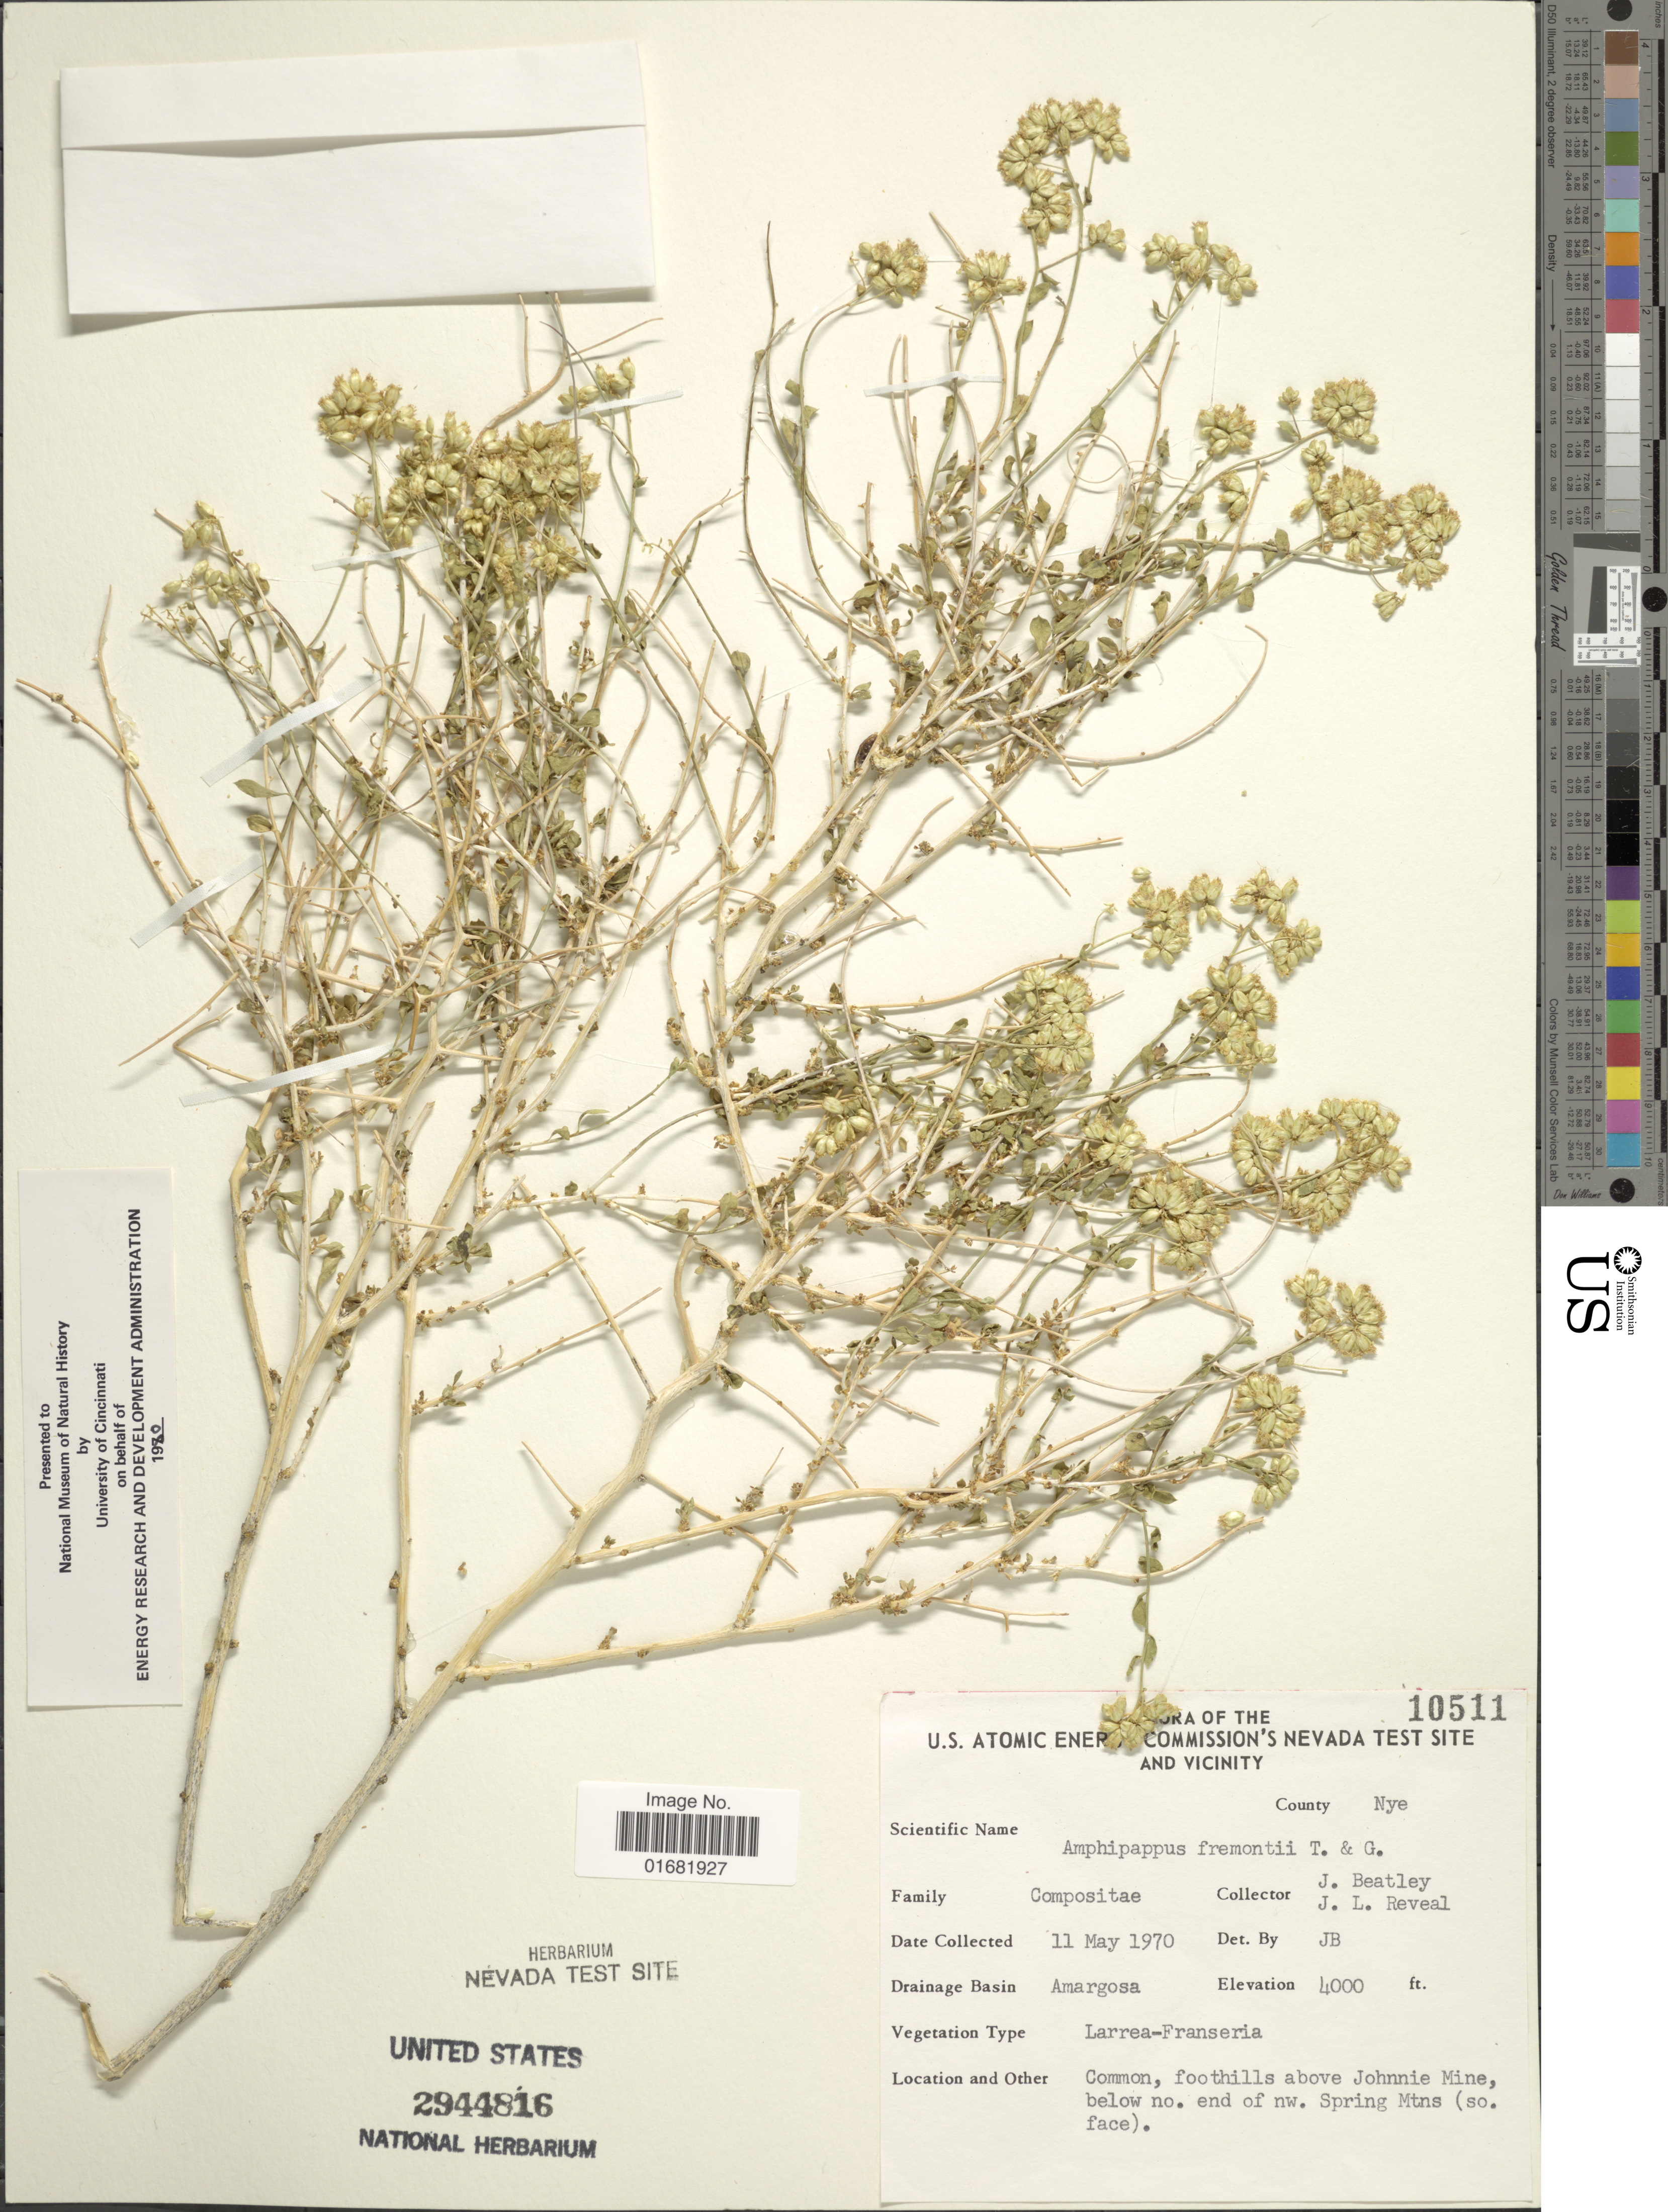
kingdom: Plantae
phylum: Tracheophyta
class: Magnoliopsida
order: Asterales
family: Asteraceae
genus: Amphipappus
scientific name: Amphipappus fremontii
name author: Torr. & A. Gray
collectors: J. C. Beatley & J. L. Reveal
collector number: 10511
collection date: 1970-05-11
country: United States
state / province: Nevada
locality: U.S. Atomic Energy Commission's Nevada Test Site and vicinity. County Nye. Drainage Basin Amargosa. foothills above Johnnie Mine, below no. end of nw. Spring Mtns (so. face)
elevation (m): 1219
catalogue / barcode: US 2944816